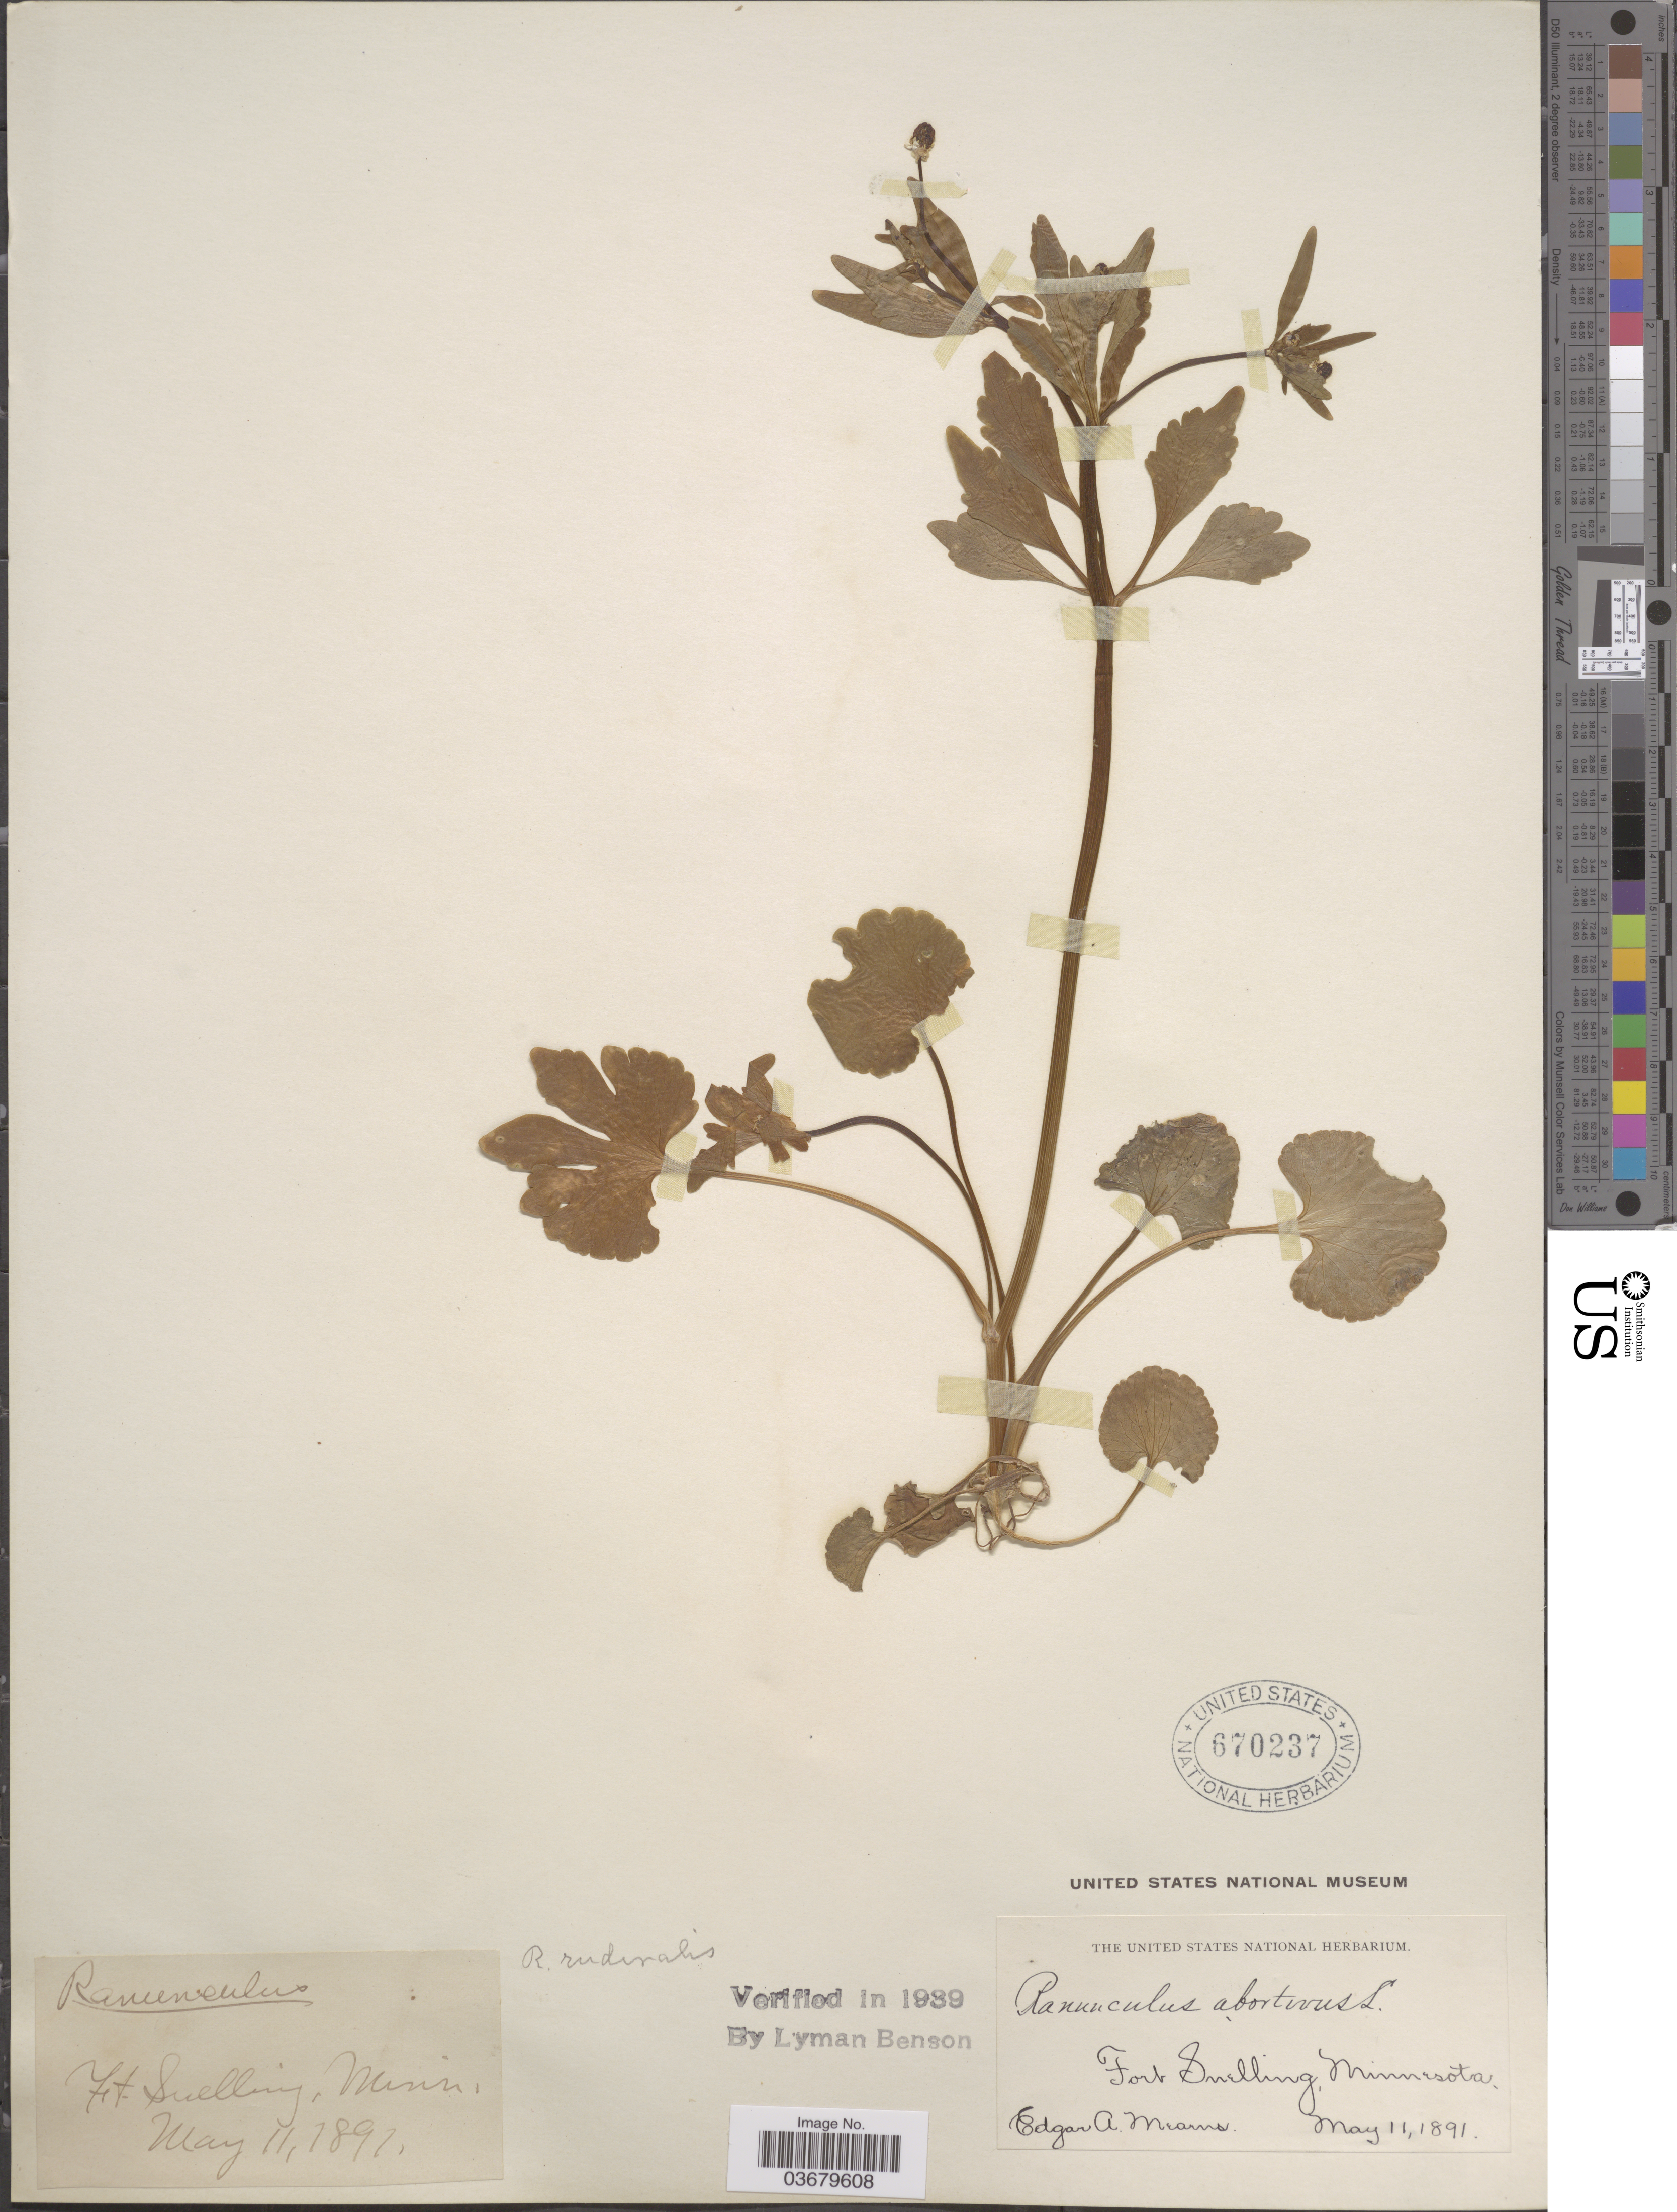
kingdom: Plantae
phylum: Tracheophyta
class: Magnoliopsida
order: Ranunculales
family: Ranunculaceae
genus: Ranunculus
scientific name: Ranunculus abortivus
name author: L.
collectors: E. A. Mearns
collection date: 1891-05-11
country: United States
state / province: Minnesota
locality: Fort Snelling.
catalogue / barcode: US 670237